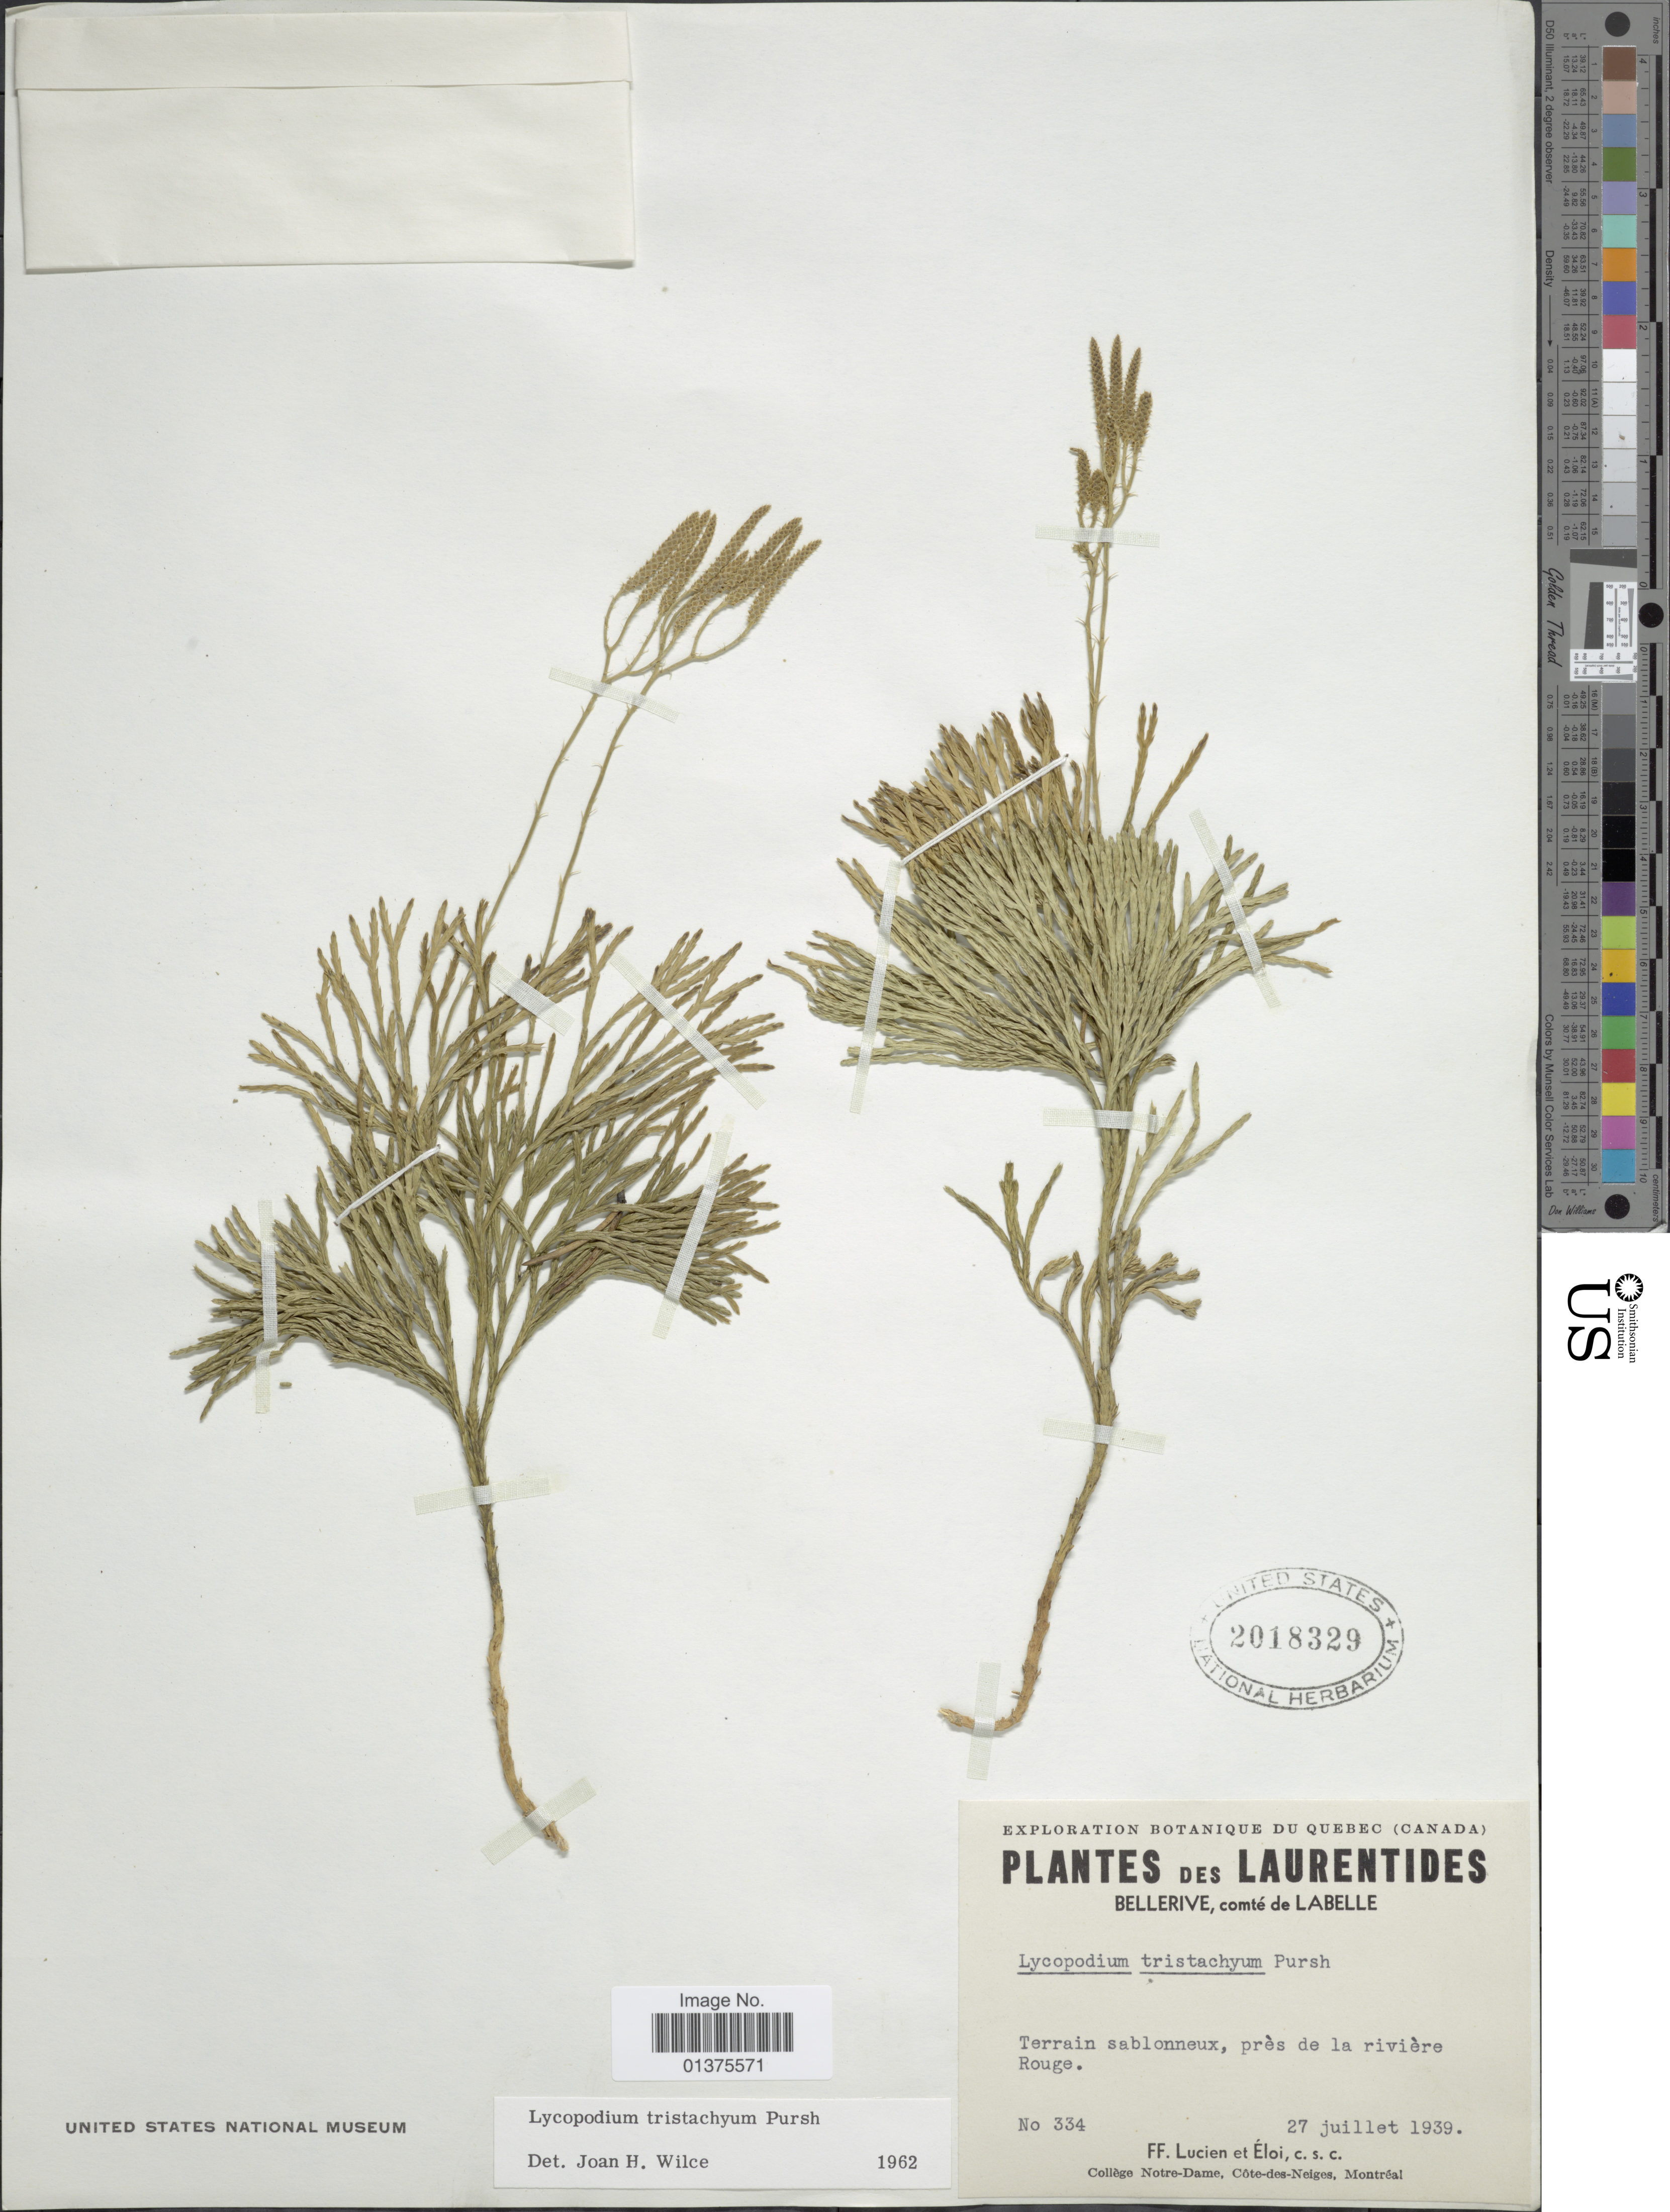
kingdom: Plantae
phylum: Tracheophyta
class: Lycopodiopsida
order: Lycopodiales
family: Lycopodiaceae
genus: Diphasiastrum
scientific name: Diphasiastrum tristachyum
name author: (Pursh) Holub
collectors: F. Lucien & F. Eloi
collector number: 334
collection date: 1939-07-27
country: Canada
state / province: Quebec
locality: Laurentides, Bellerive, comté de Labelle, terrain sablonneux, prés de la riviere Rouge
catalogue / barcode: US 2018329